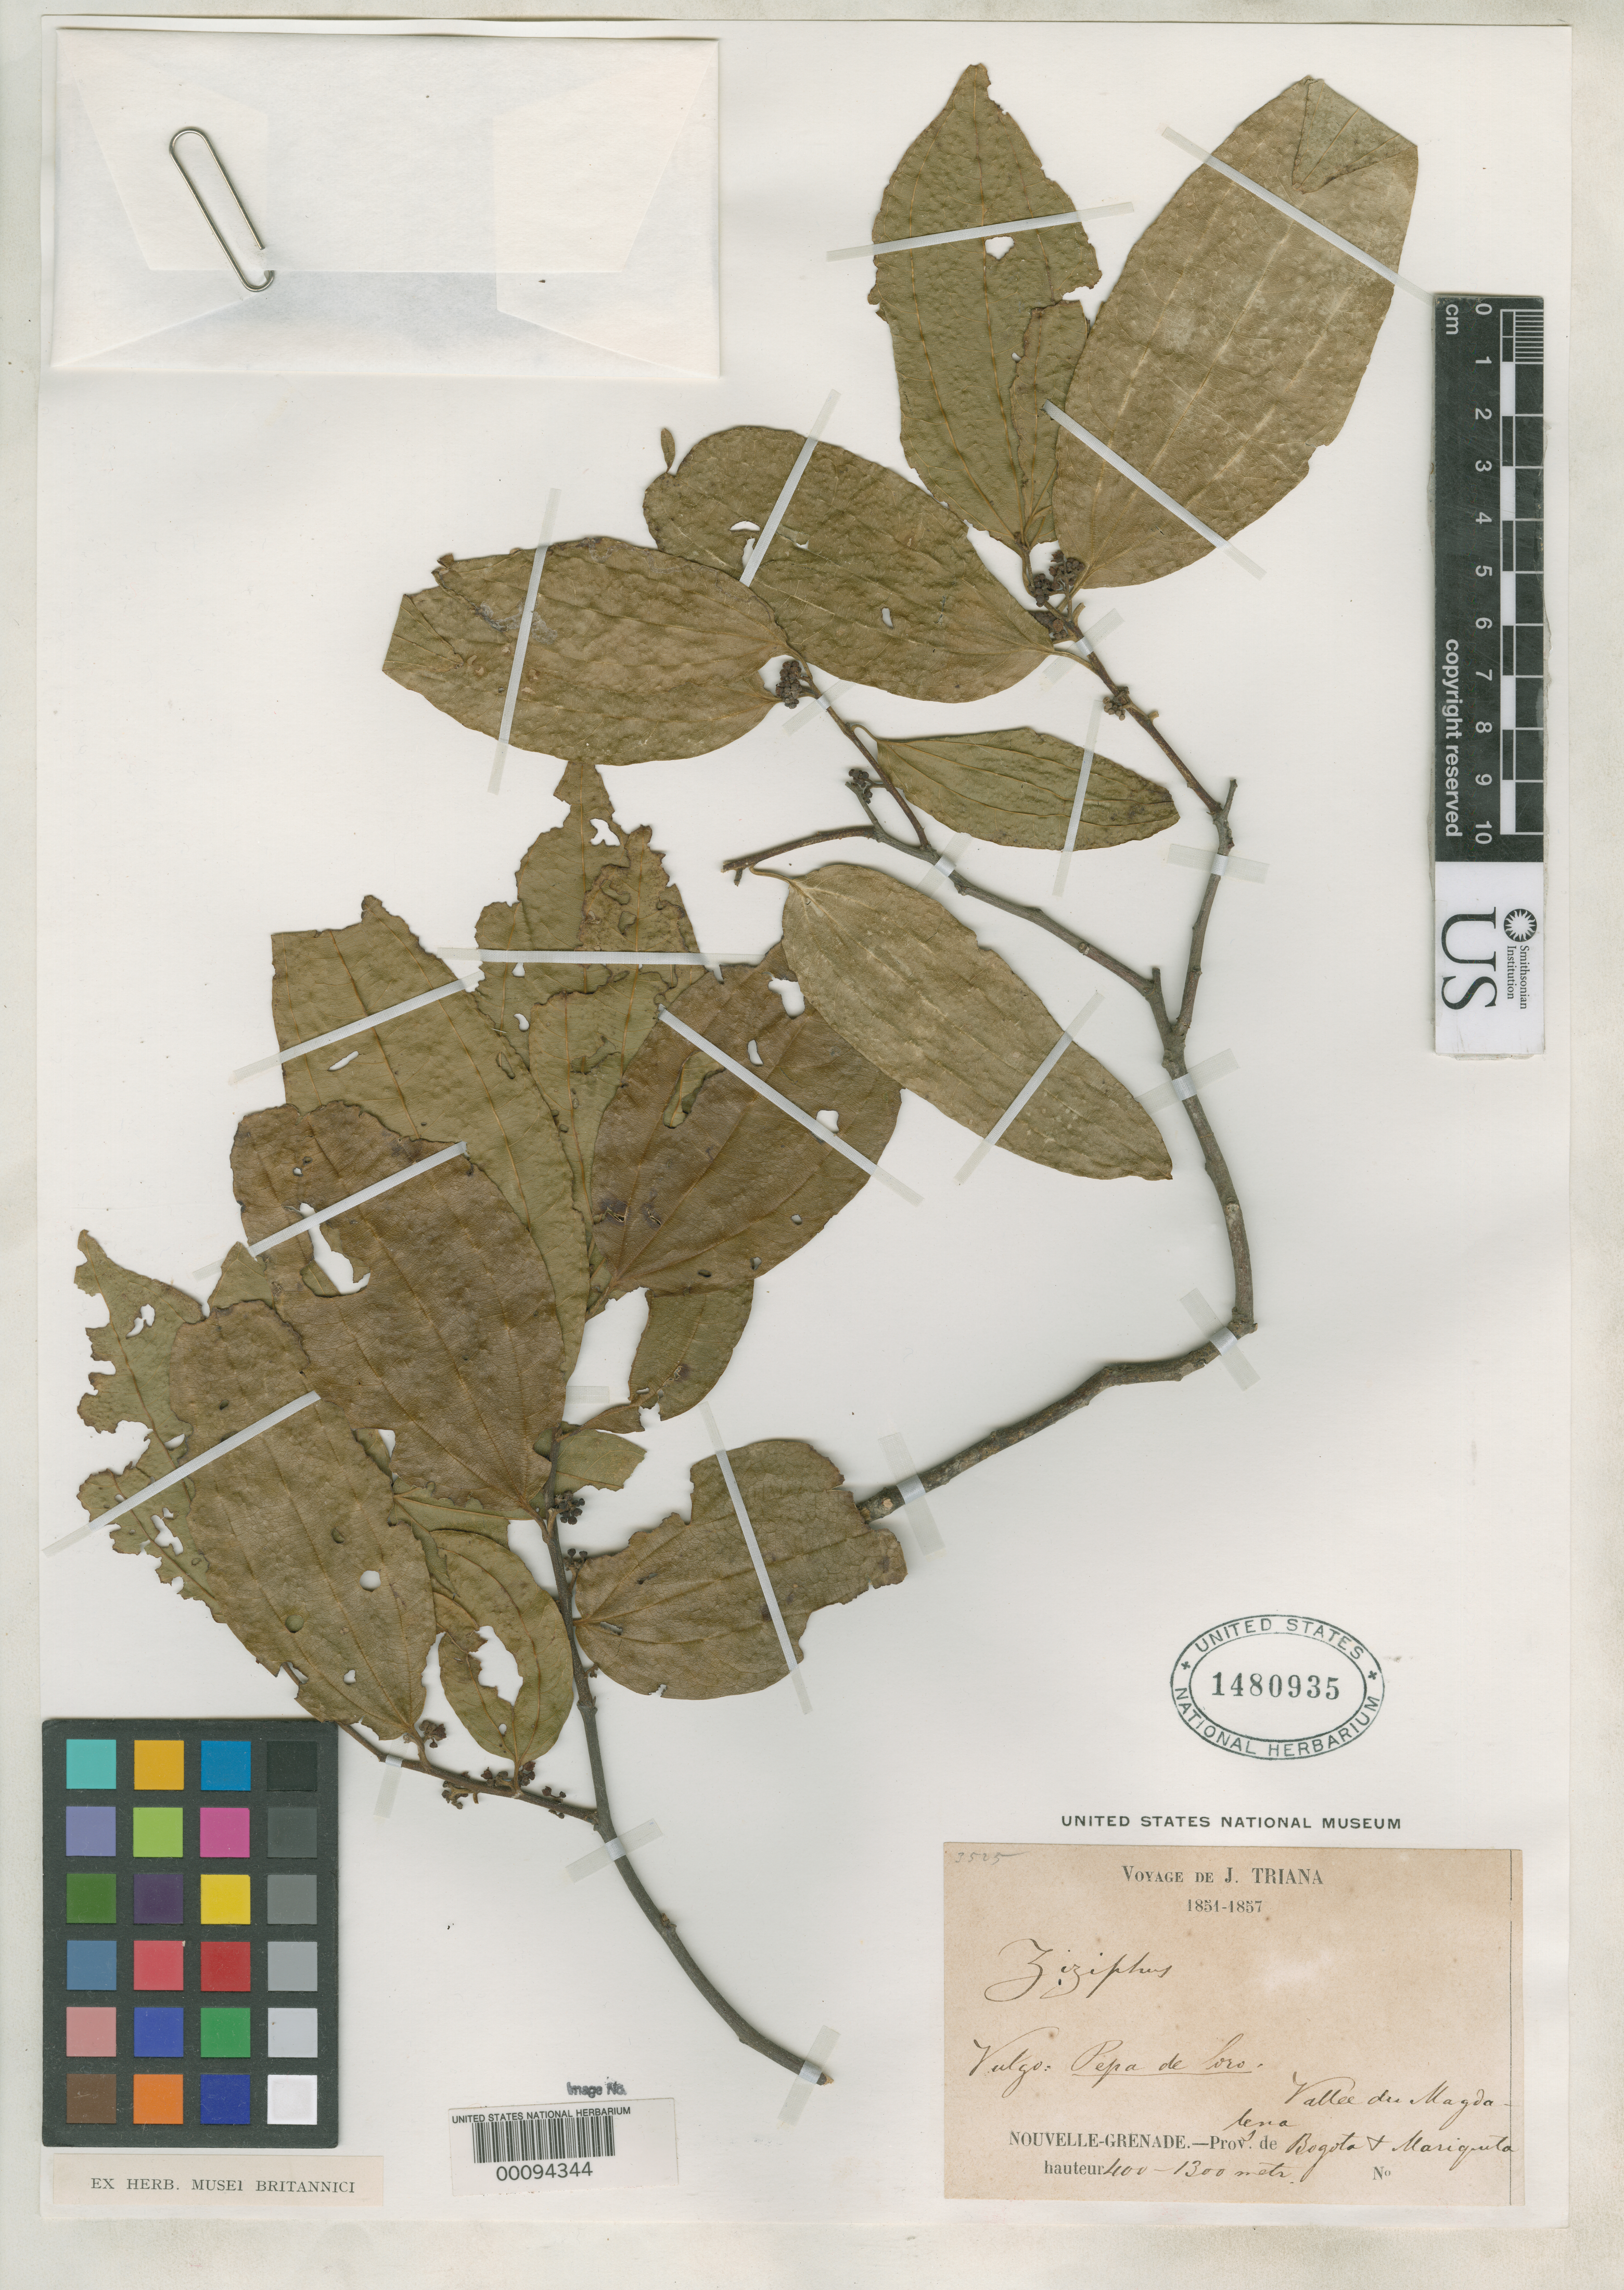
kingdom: Plantae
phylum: Tracheophyta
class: Magnoliopsida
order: Rosales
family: Rhamnaceae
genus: Ziziphus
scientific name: Ziziphus strychnifolia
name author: Triana & Planch.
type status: Possible Syntype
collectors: J. J. Triana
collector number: s.n. [3525]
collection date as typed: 1851 to -- --- 1857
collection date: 1851/1857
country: Colombia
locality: Vallee du Magdalena, Prov. de Bogota & Mariqueta.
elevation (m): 400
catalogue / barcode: US 1480935